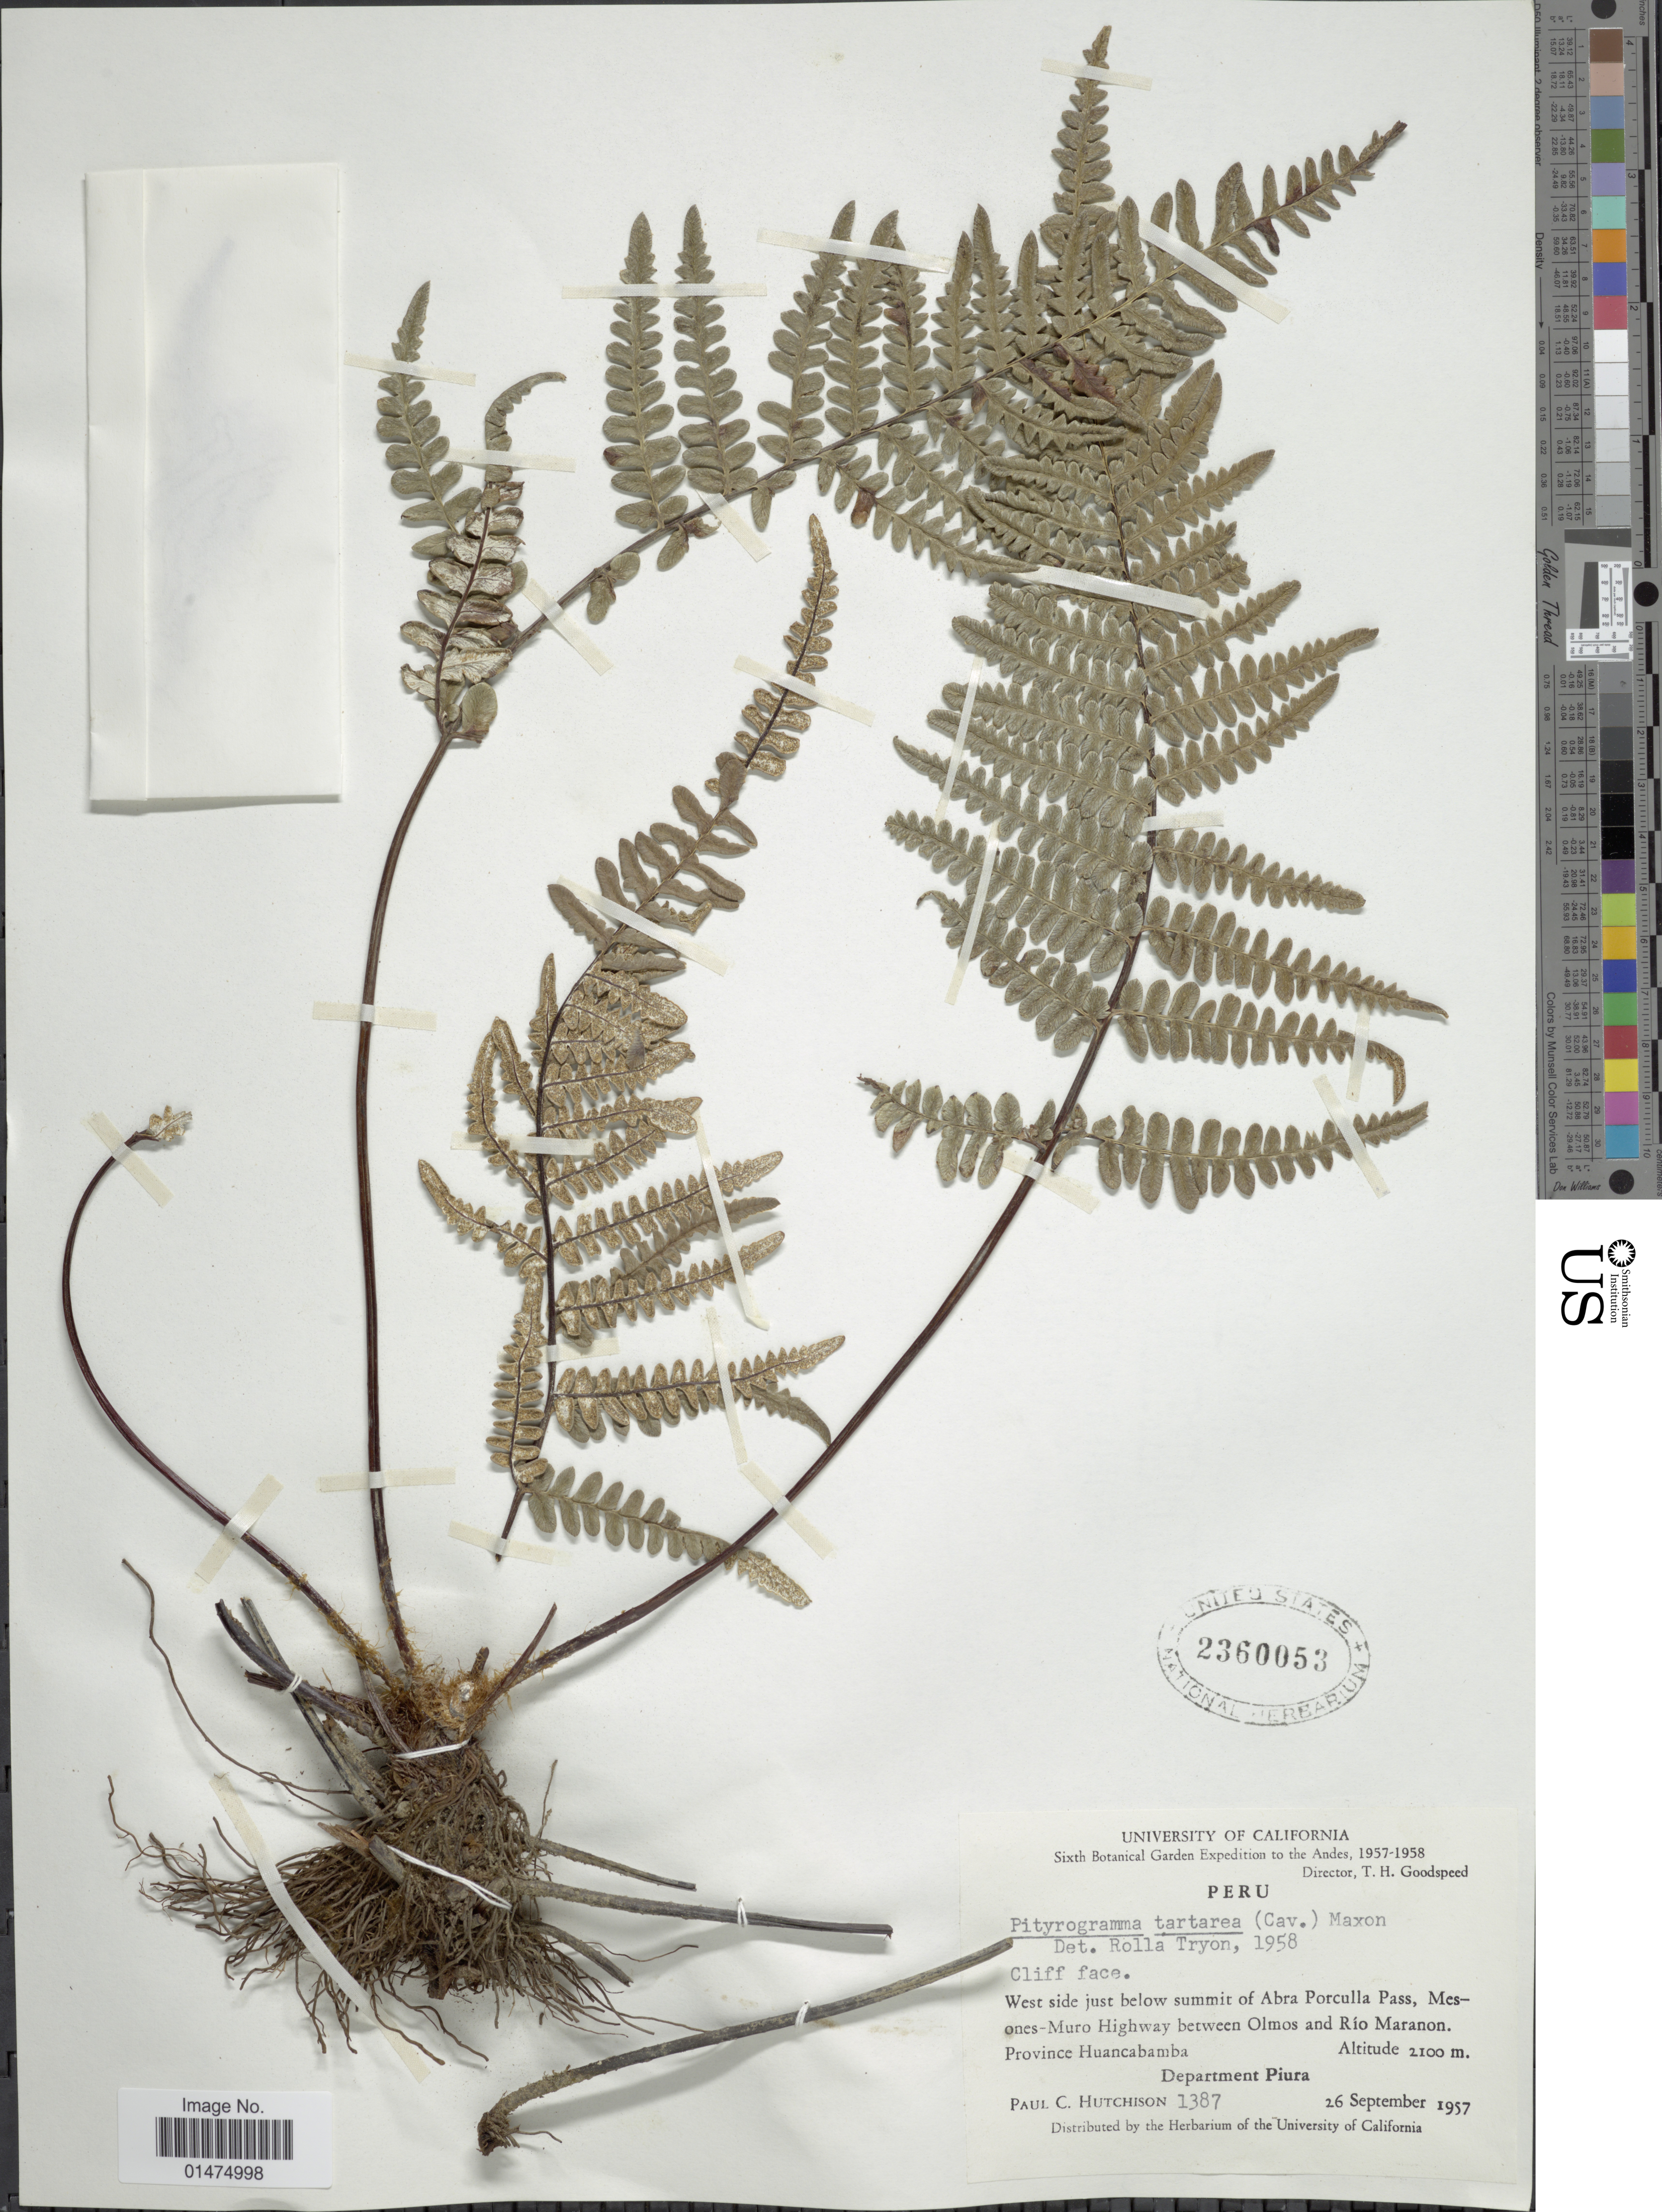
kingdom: Plantae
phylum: Tracheophyta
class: Polypodiopsida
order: Polypodiales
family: Pteridaceae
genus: Pityrogramma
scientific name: Pityrogramma ebenea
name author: (L.) Proctor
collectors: P. C. Hutchison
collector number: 1387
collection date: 1957-09-26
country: Peru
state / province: Piura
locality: West side just below summit of Abra Porculla Pass, Meones-Muro Highway between Olmos and Rio Maranon, Province Huancabamba, Department Piura.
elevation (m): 2100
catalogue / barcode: US 2360053